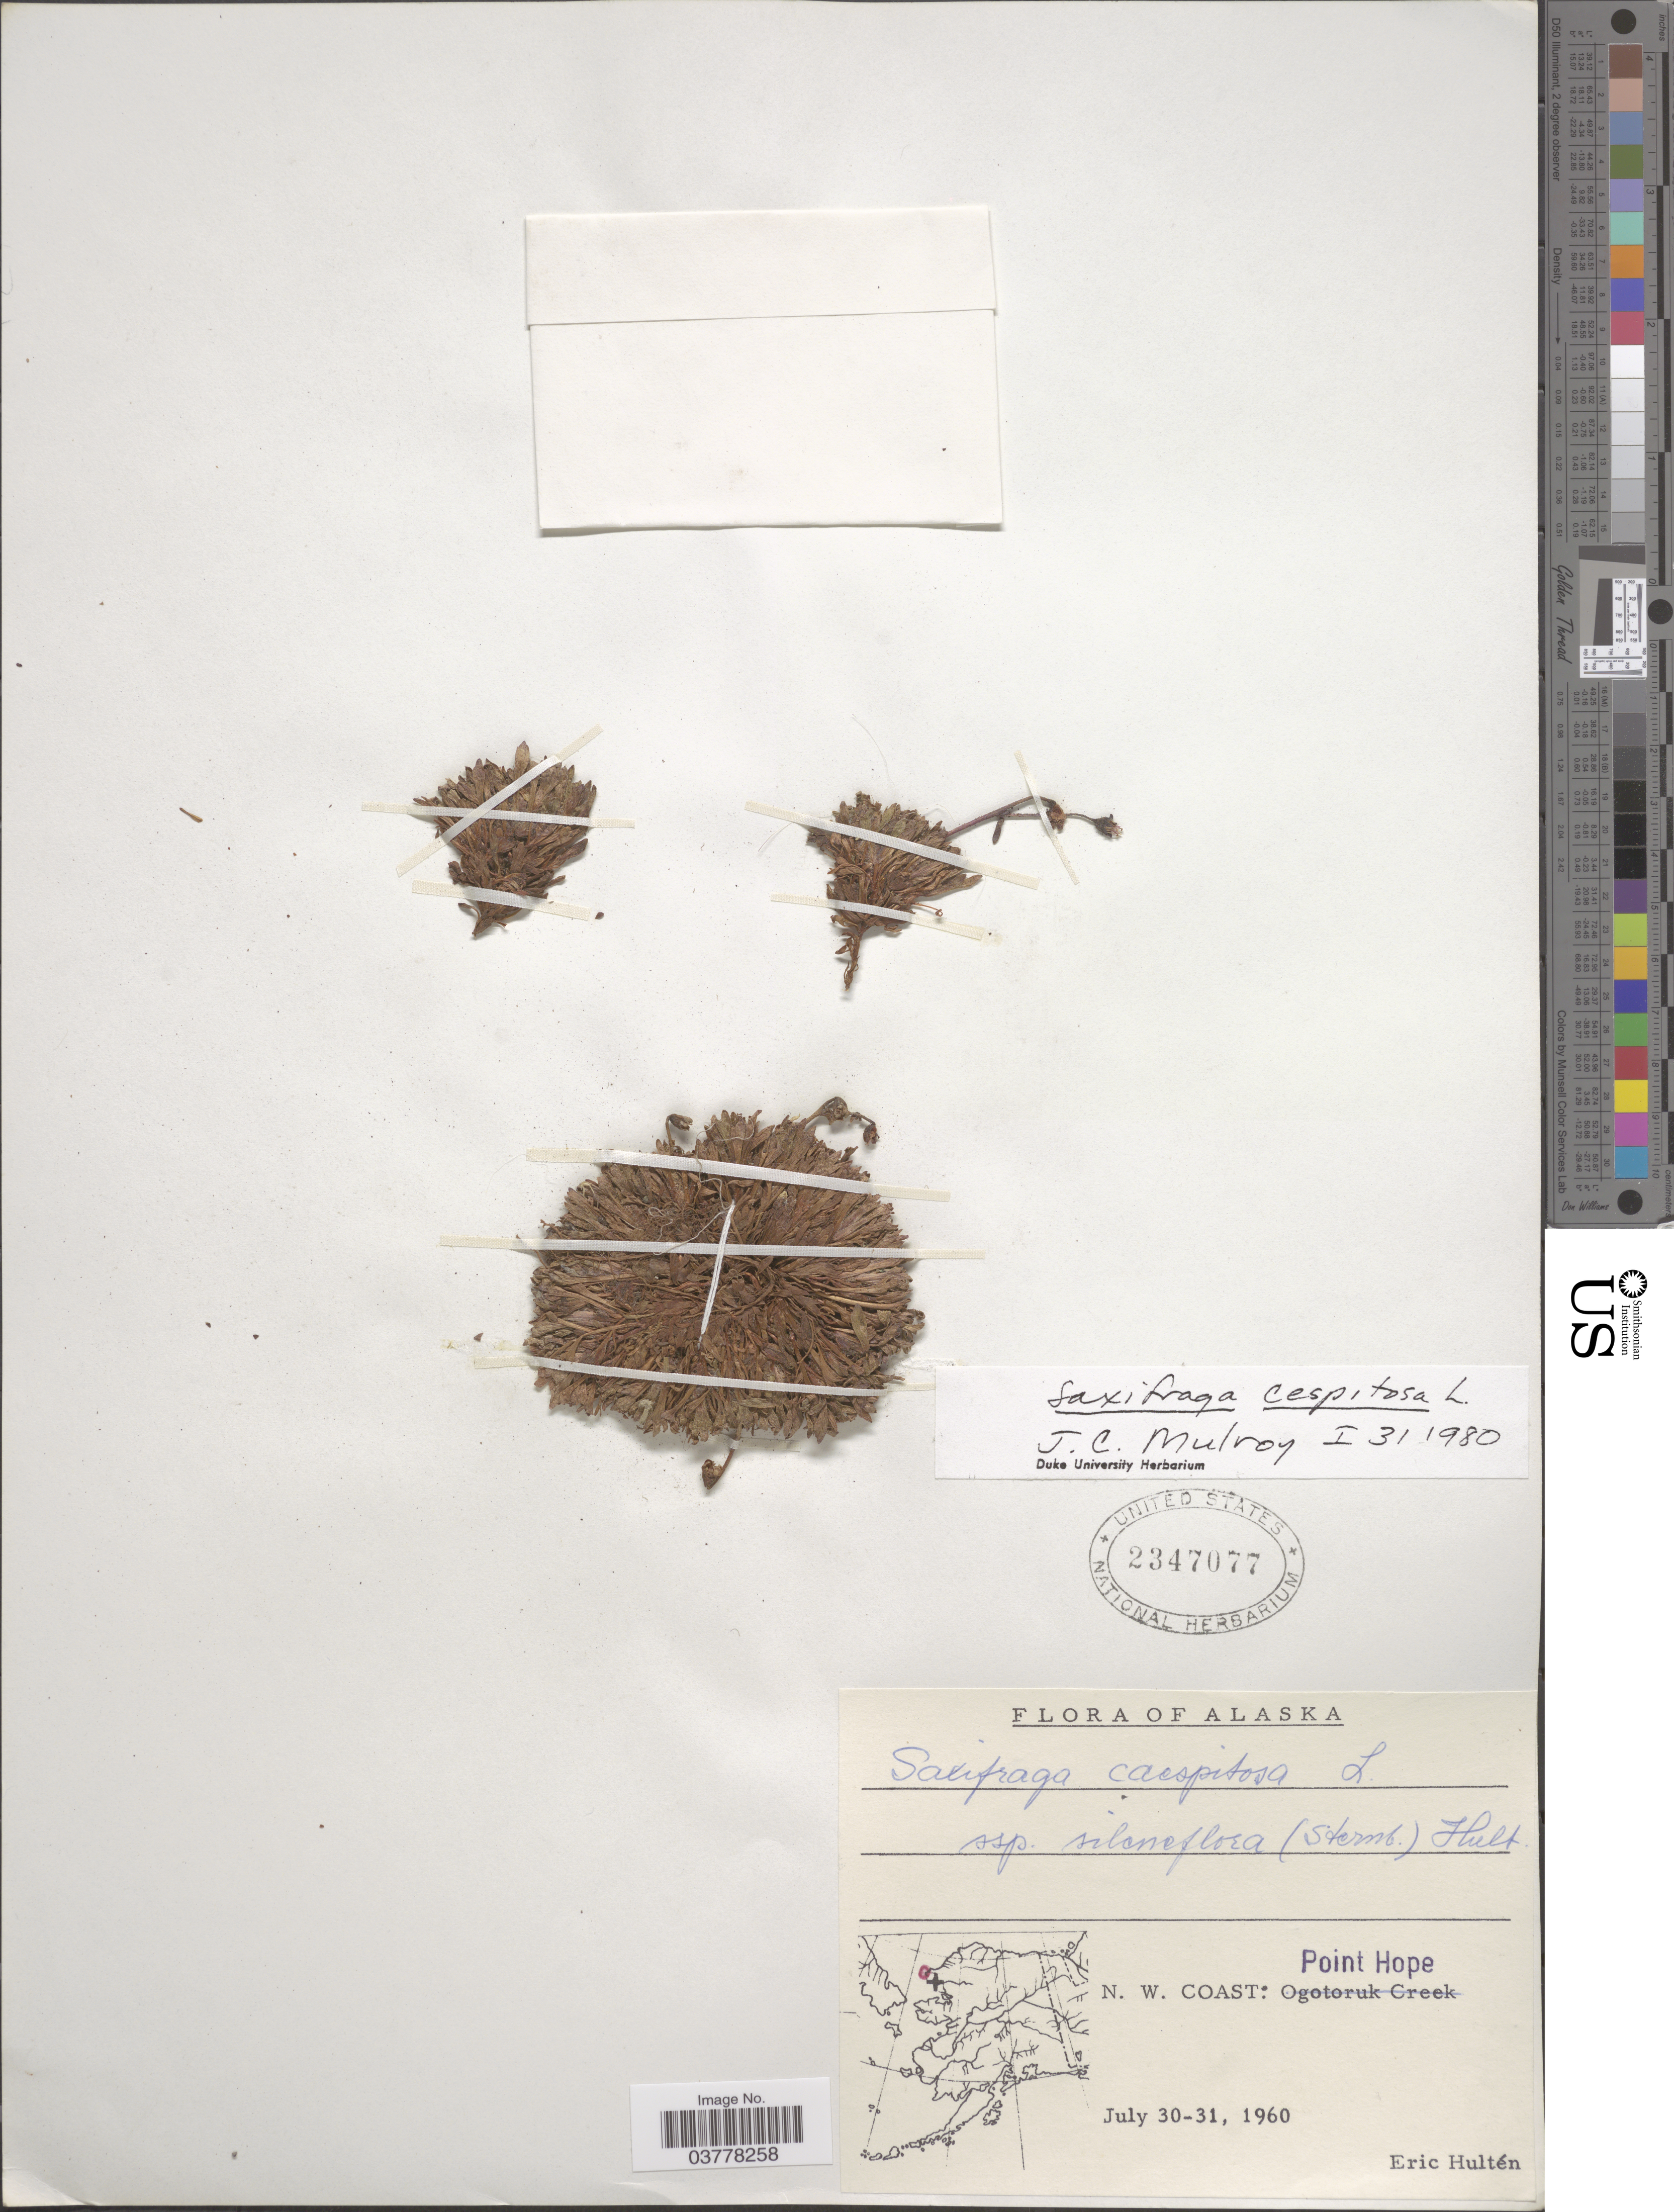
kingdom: Plantae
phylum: Tracheophyta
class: Magnoliopsida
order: Saxifragales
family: Saxifragaceae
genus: Saxifraga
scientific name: Saxifraga caespitosa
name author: L.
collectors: E. G. Hultén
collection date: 1960-07-30/1960-07-31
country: United States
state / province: Alaska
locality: N. W. Coast: Point Hope.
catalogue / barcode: US 2347077